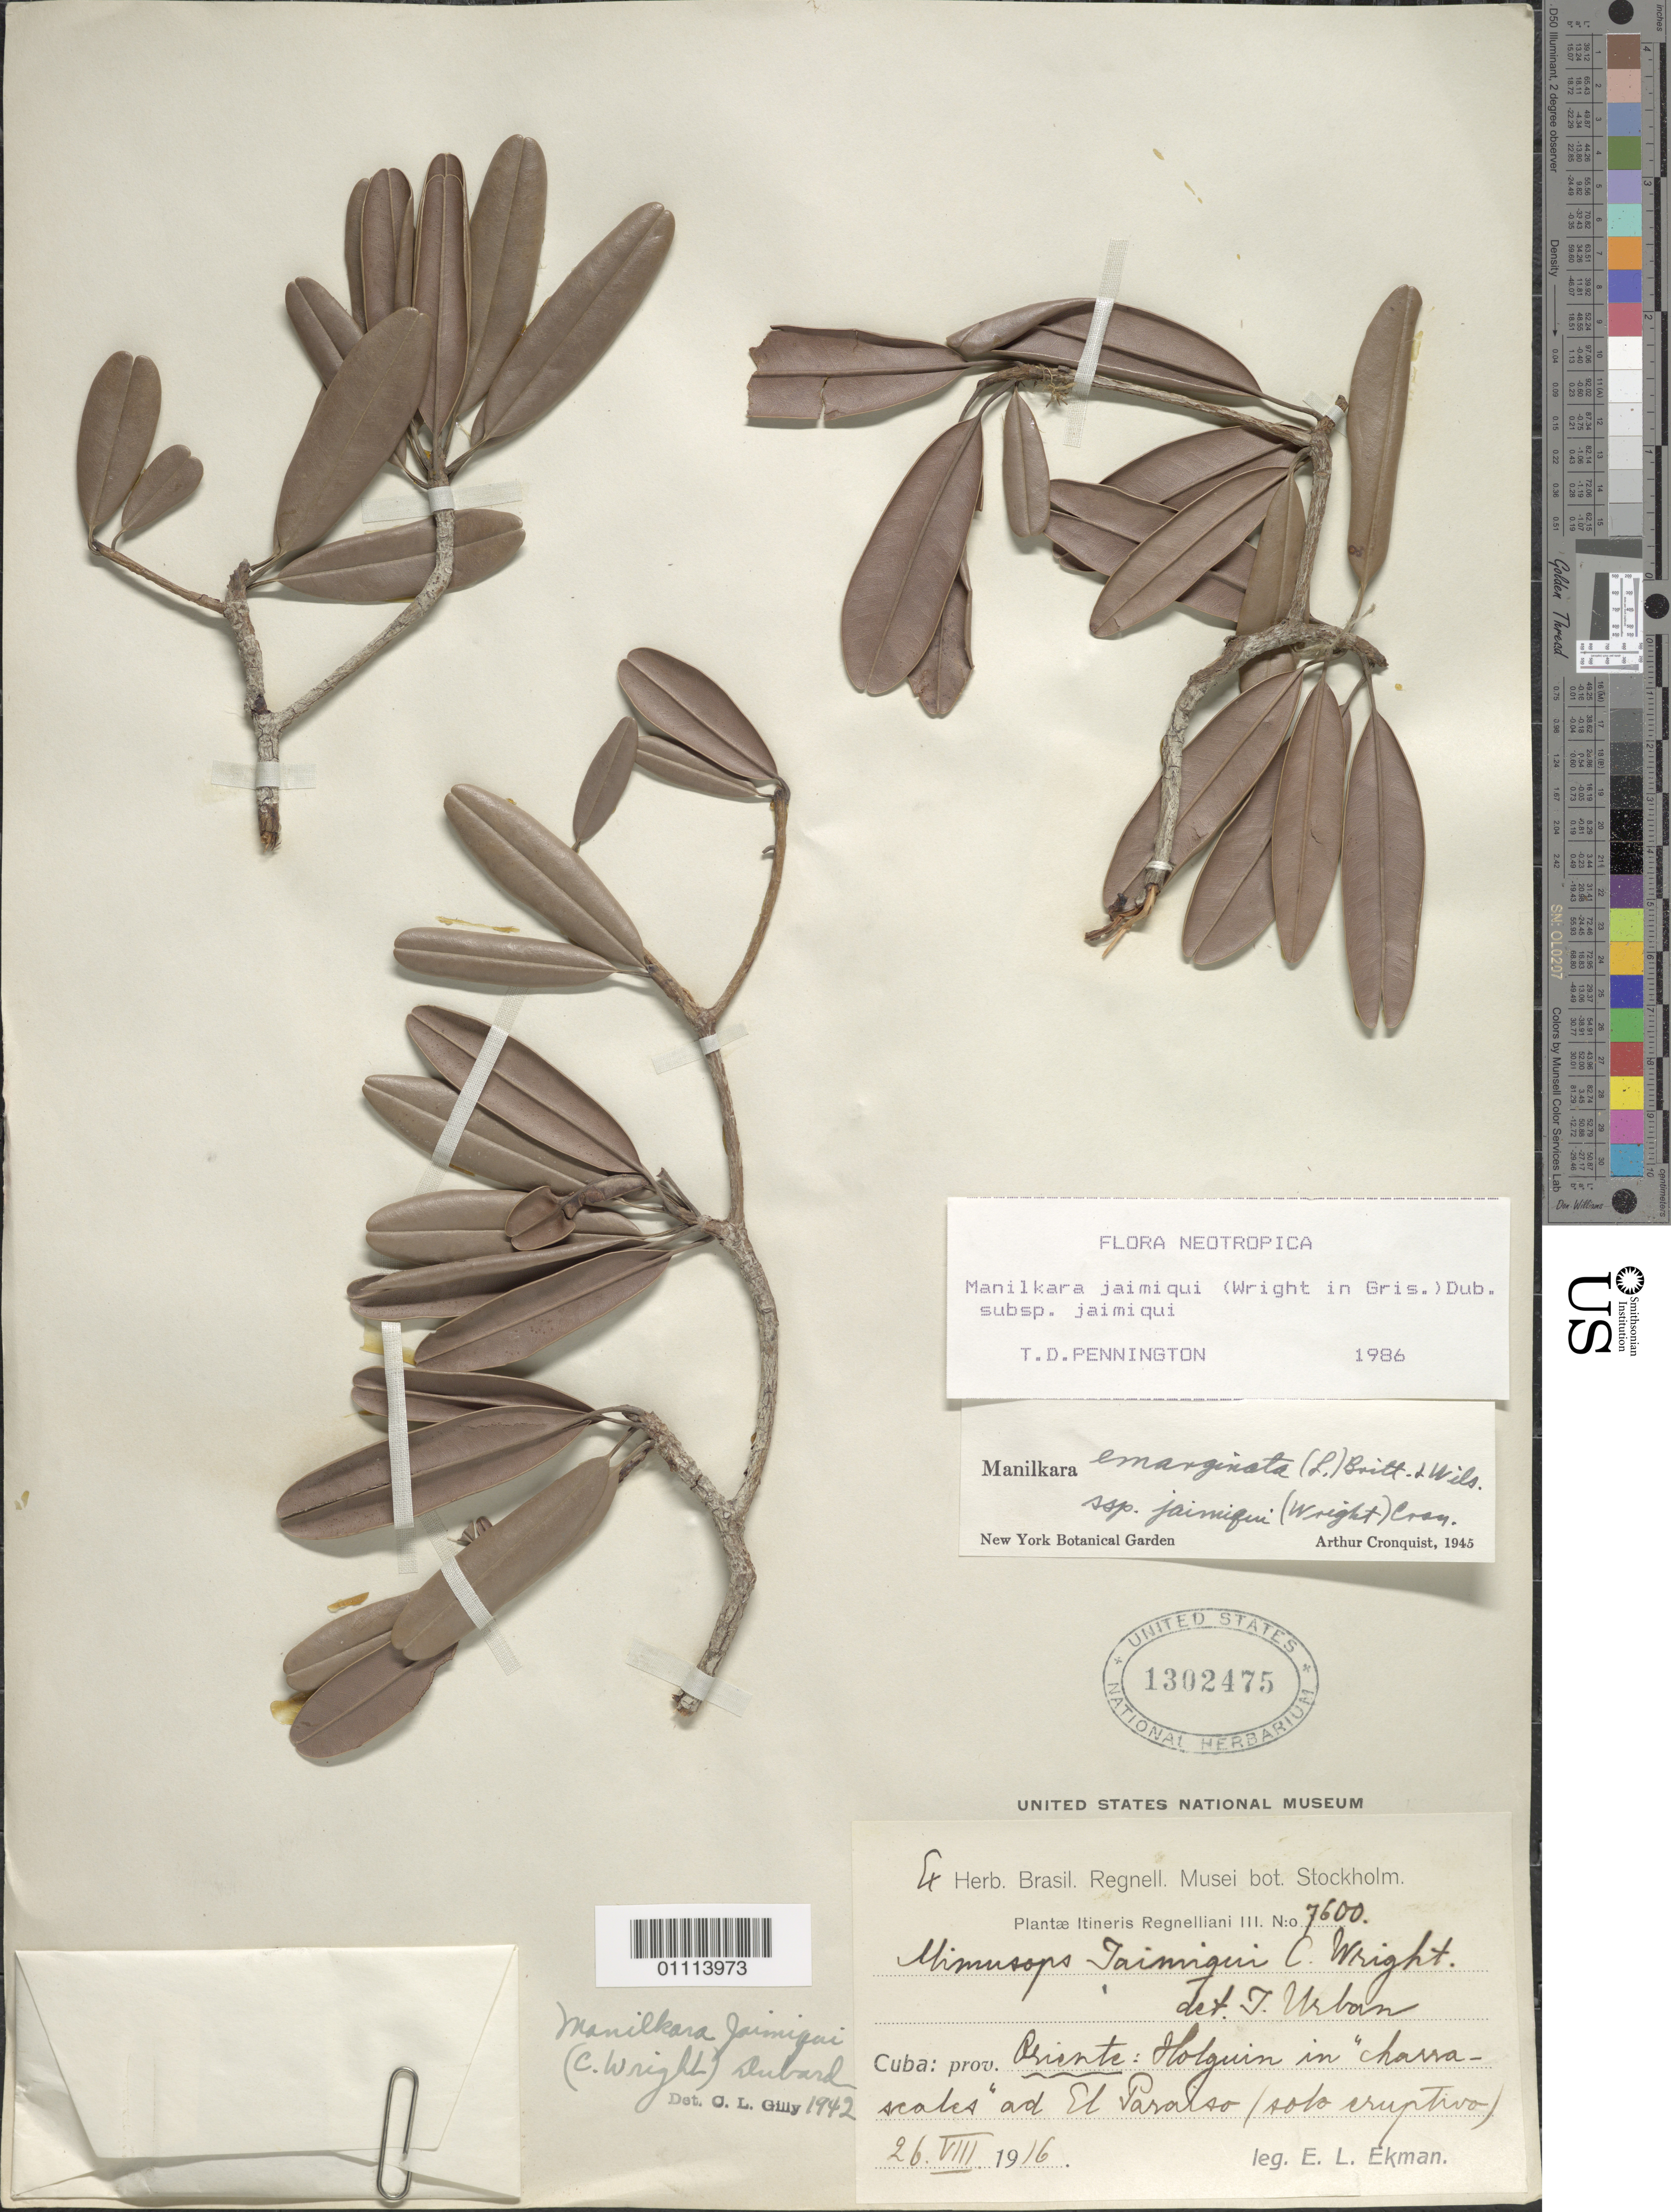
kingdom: Plantae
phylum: Tracheophyta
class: Magnoliopsida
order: Ericales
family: Sapotaceae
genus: Manilkara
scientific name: Manilkara jaimiqui subsp. jaimiqui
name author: (C. Wright ex Griseb.) Dubard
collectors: E. L. Ekman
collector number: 7600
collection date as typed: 26 Aug 1916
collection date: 1916-08-26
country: Cuba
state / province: Holguín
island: Cuba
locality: Oriente: Holguin in "charna scales" ad El Paralso (solo eruptivo)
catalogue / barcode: US 1302475